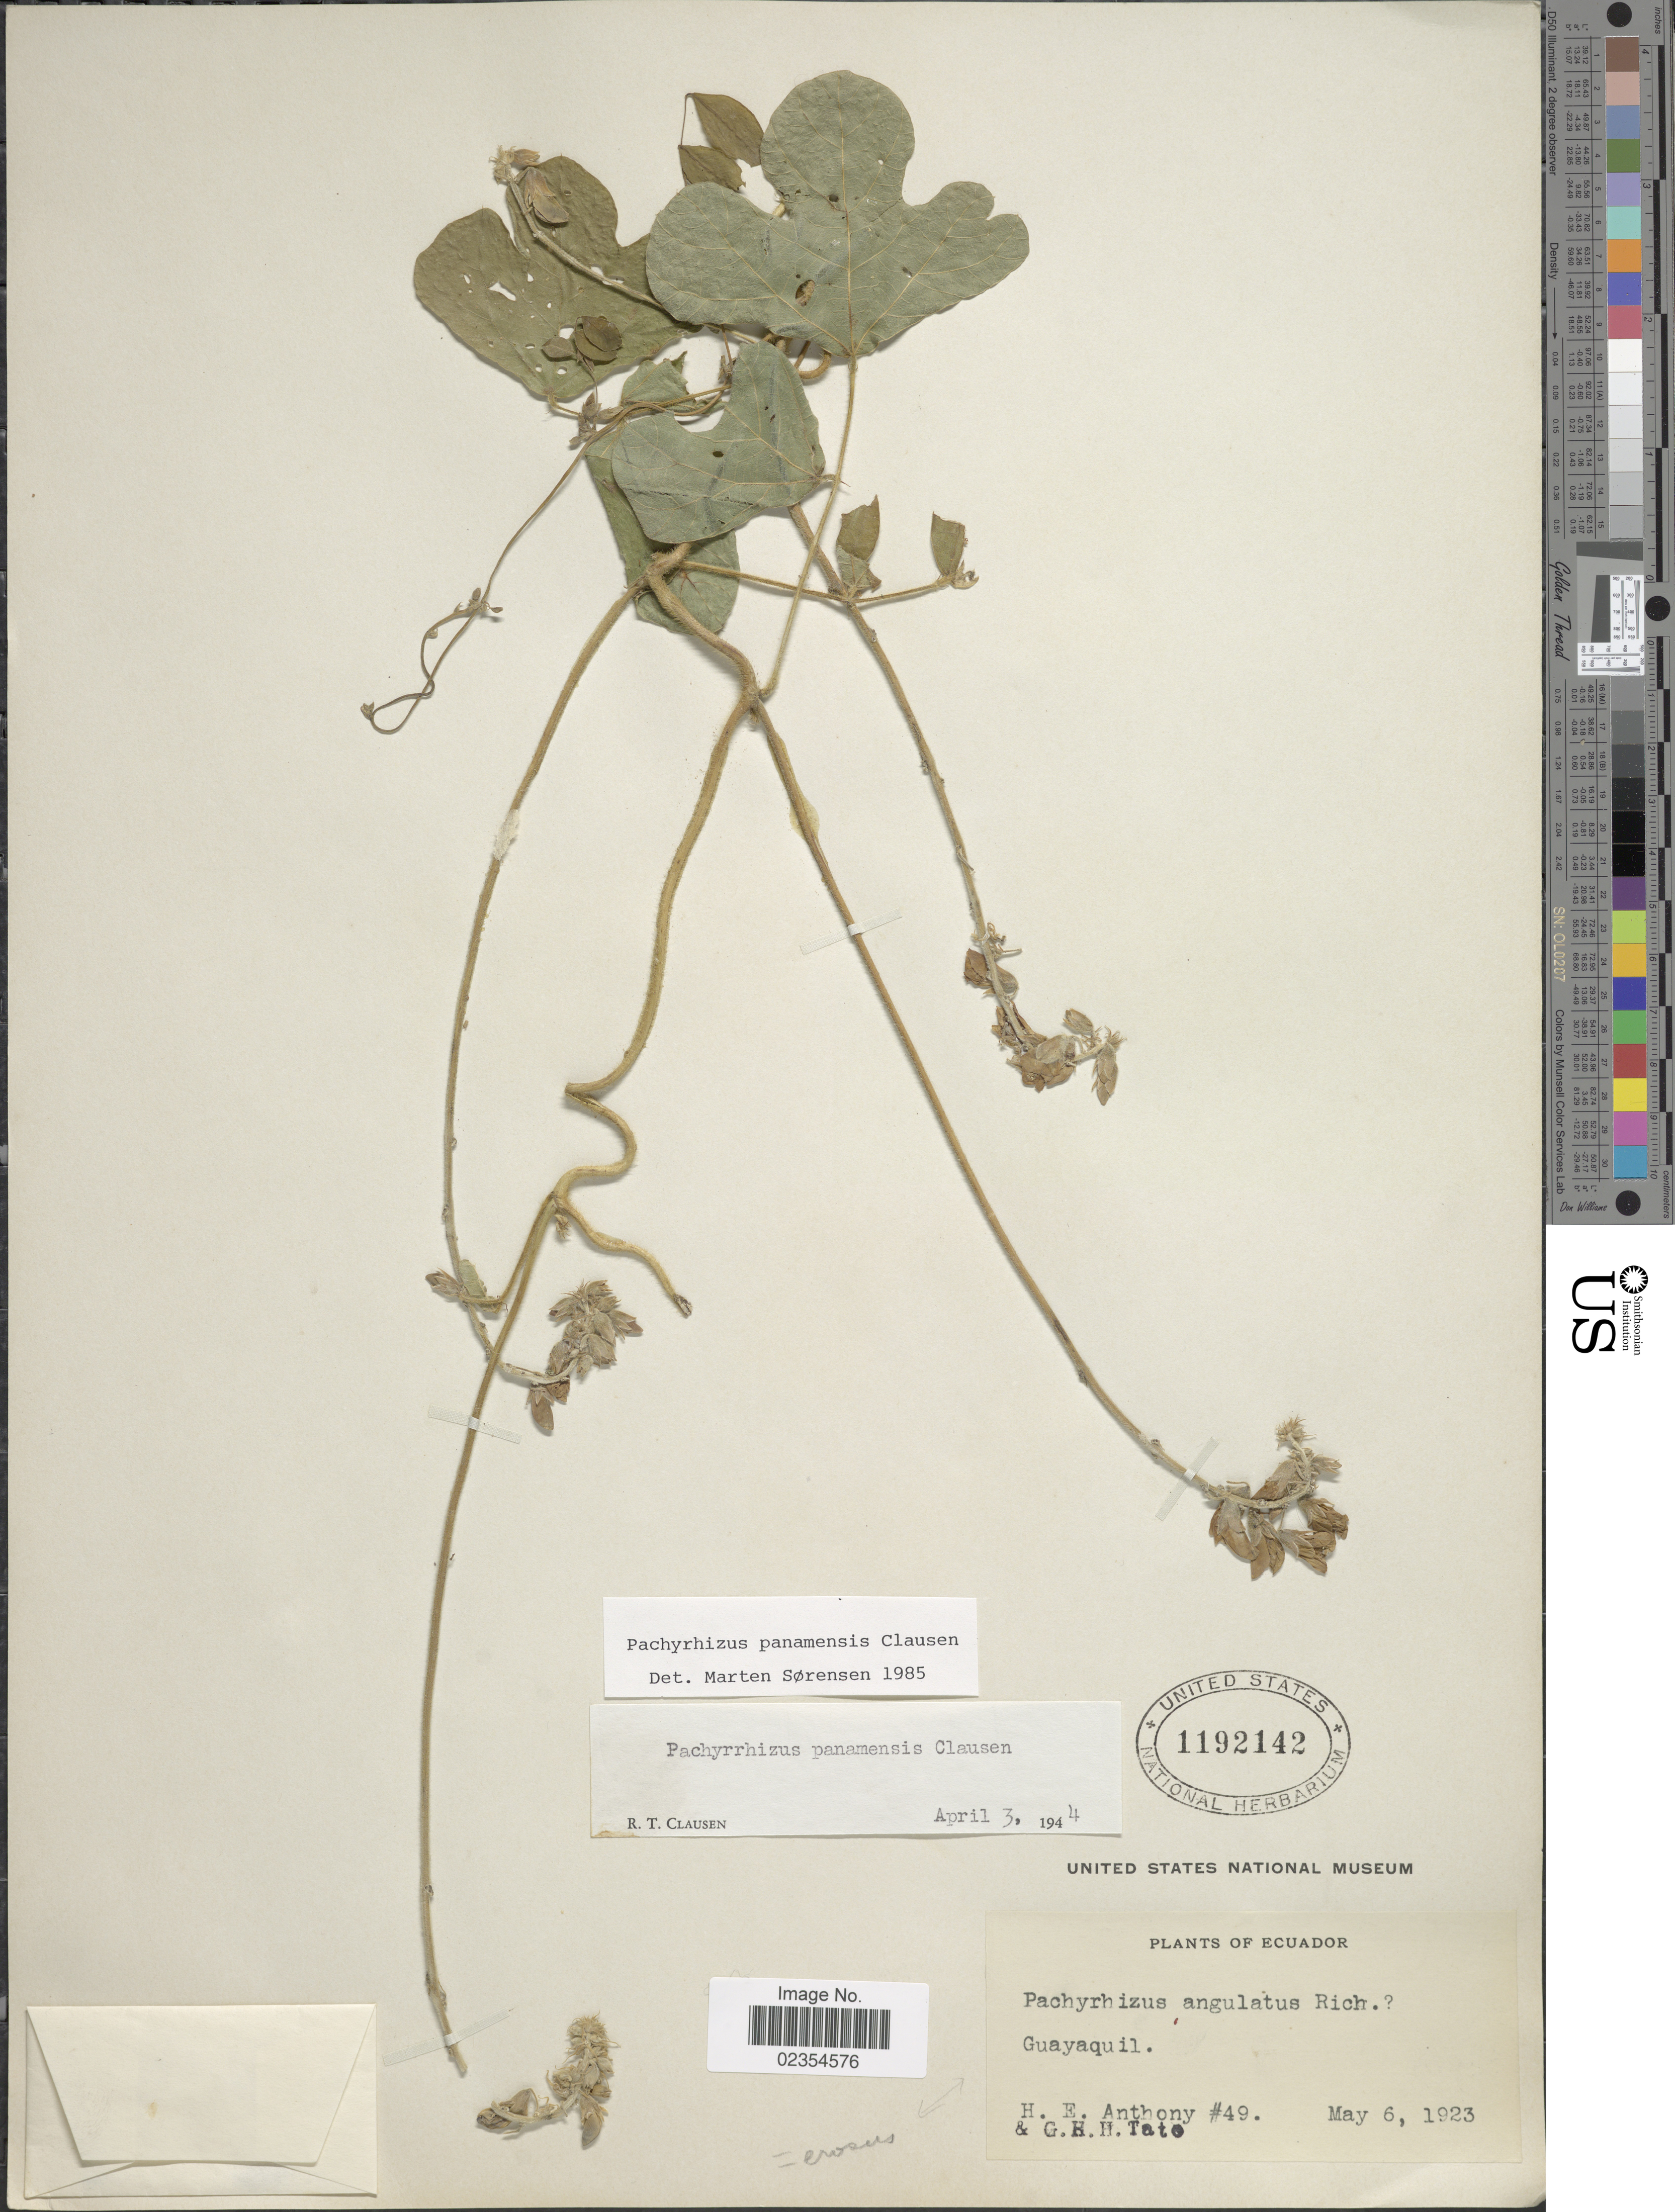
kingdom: Plantae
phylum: Tracheophyta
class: Magnoliopsida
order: Fabales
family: Fabaceae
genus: Pachyrhizus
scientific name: Pachyrhizus panamensis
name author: R.T. Clausen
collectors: H. E. Anthony & G. H. H.Tate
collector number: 49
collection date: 1923-05-06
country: Ecuador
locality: Guayaquil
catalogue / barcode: US 1192142